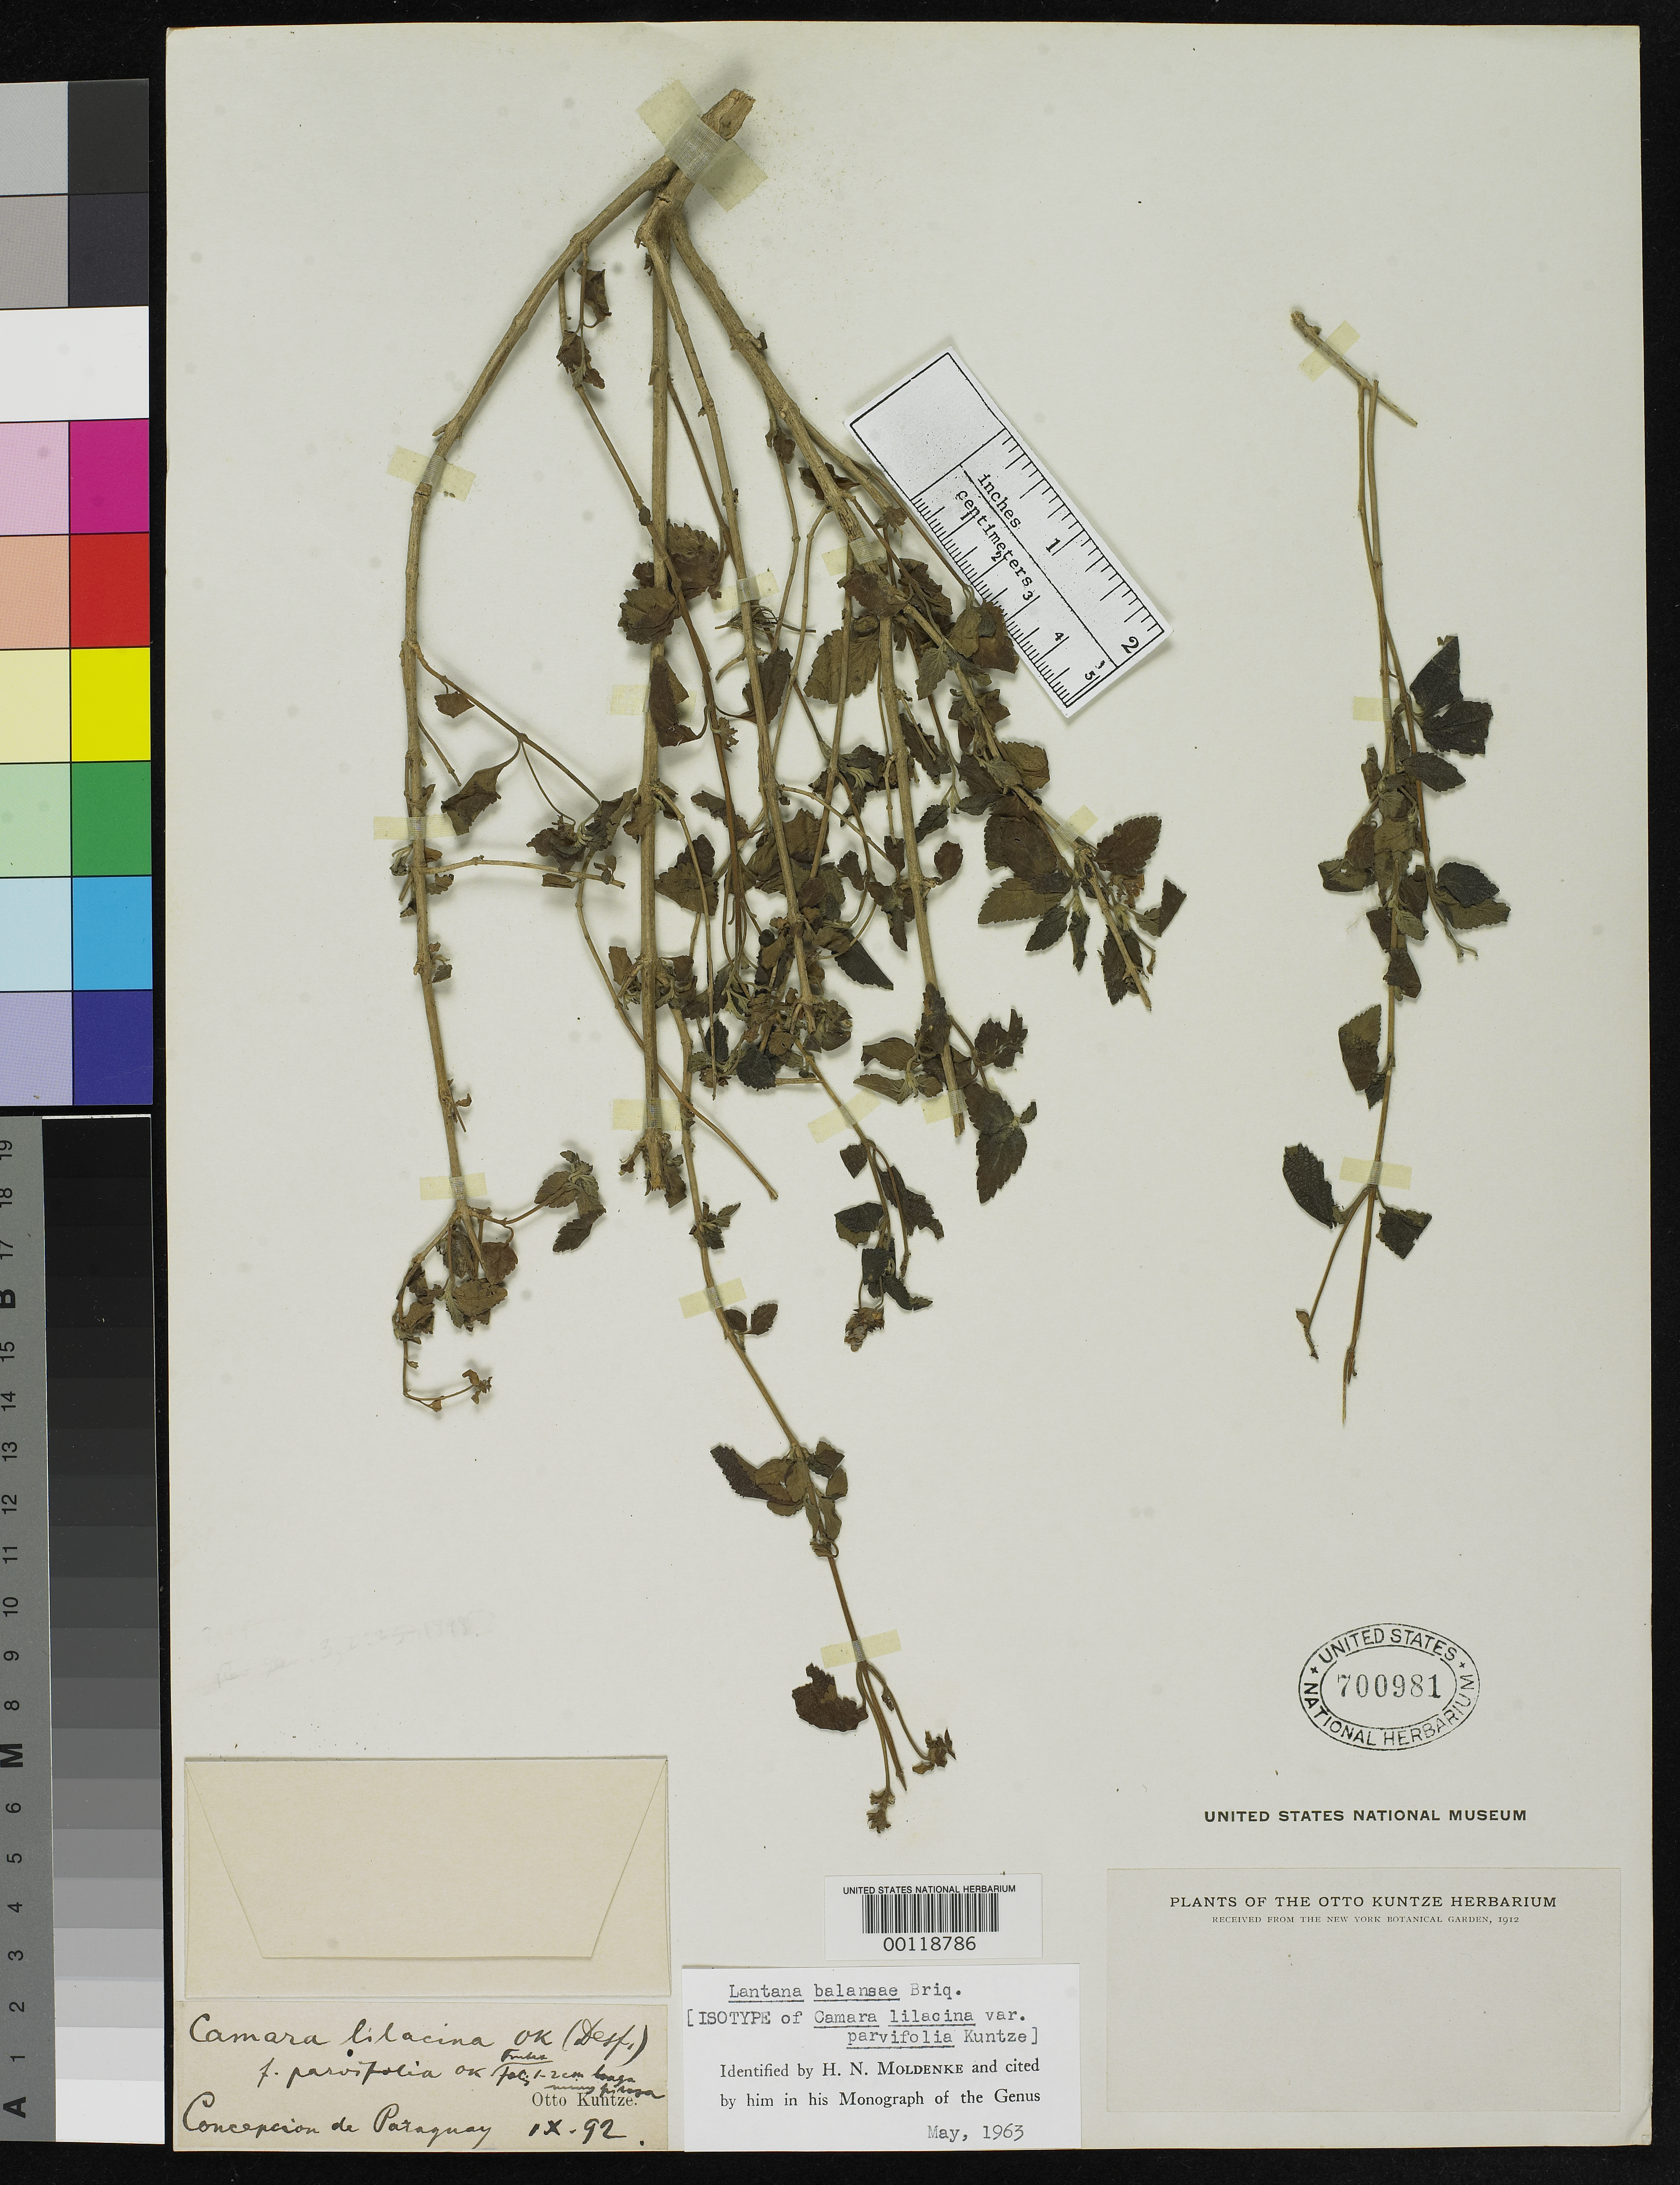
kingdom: Plantae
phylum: Tracheophyta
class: Magnoliopsida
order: Lamiales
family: Verbenaceae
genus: Camara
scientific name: Camara lilacina var. parvifolia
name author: Kuntze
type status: Isotype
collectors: C.E.O. Kuntze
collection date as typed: Sep 1892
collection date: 1892-09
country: Paraguay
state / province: Concepción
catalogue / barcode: US 700981